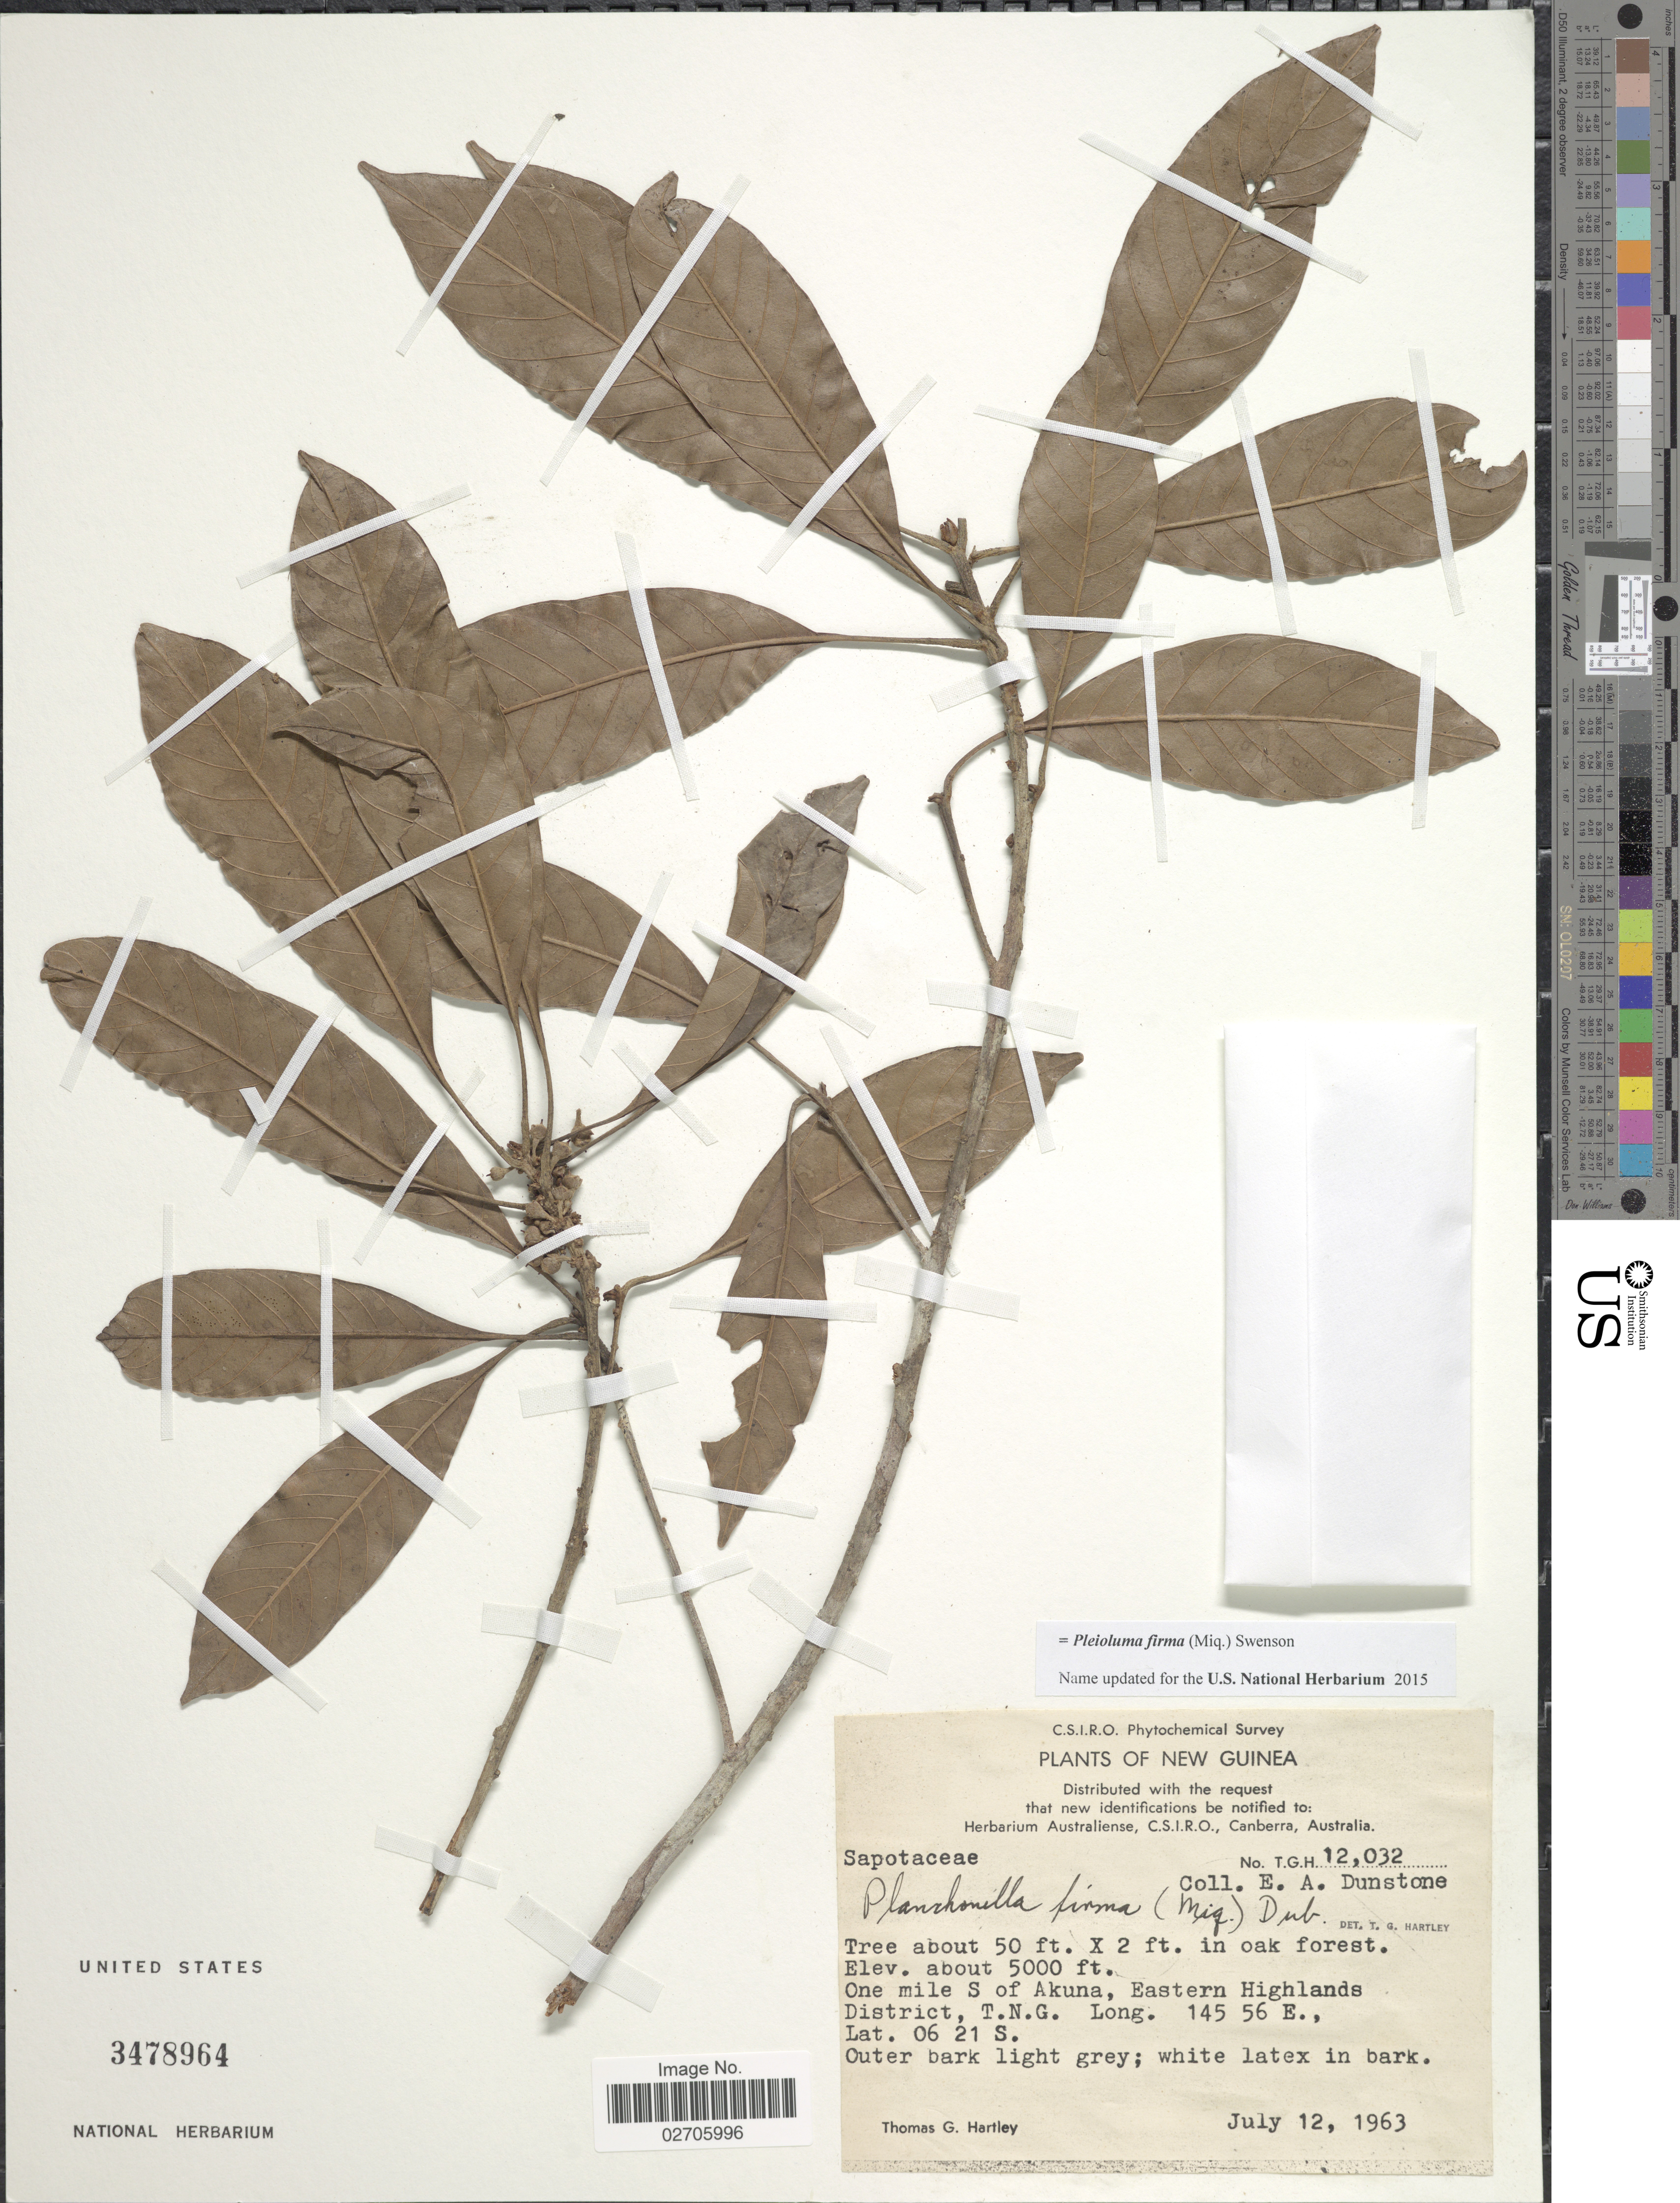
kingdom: Plantae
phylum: Tracheophyta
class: Magnoliopsida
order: Ericales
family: Sapotaceae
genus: Pleioluma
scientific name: Pleioluma firma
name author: (Miq.) Swenson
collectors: E. A. Dunstone & T. G. Hartley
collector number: TGH12032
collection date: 1963-07-12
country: Papua New Guinea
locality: New Guinea. On mile S of Akuna, Eastern Highlands District, T.N.G.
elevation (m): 1524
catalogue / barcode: US 3478964